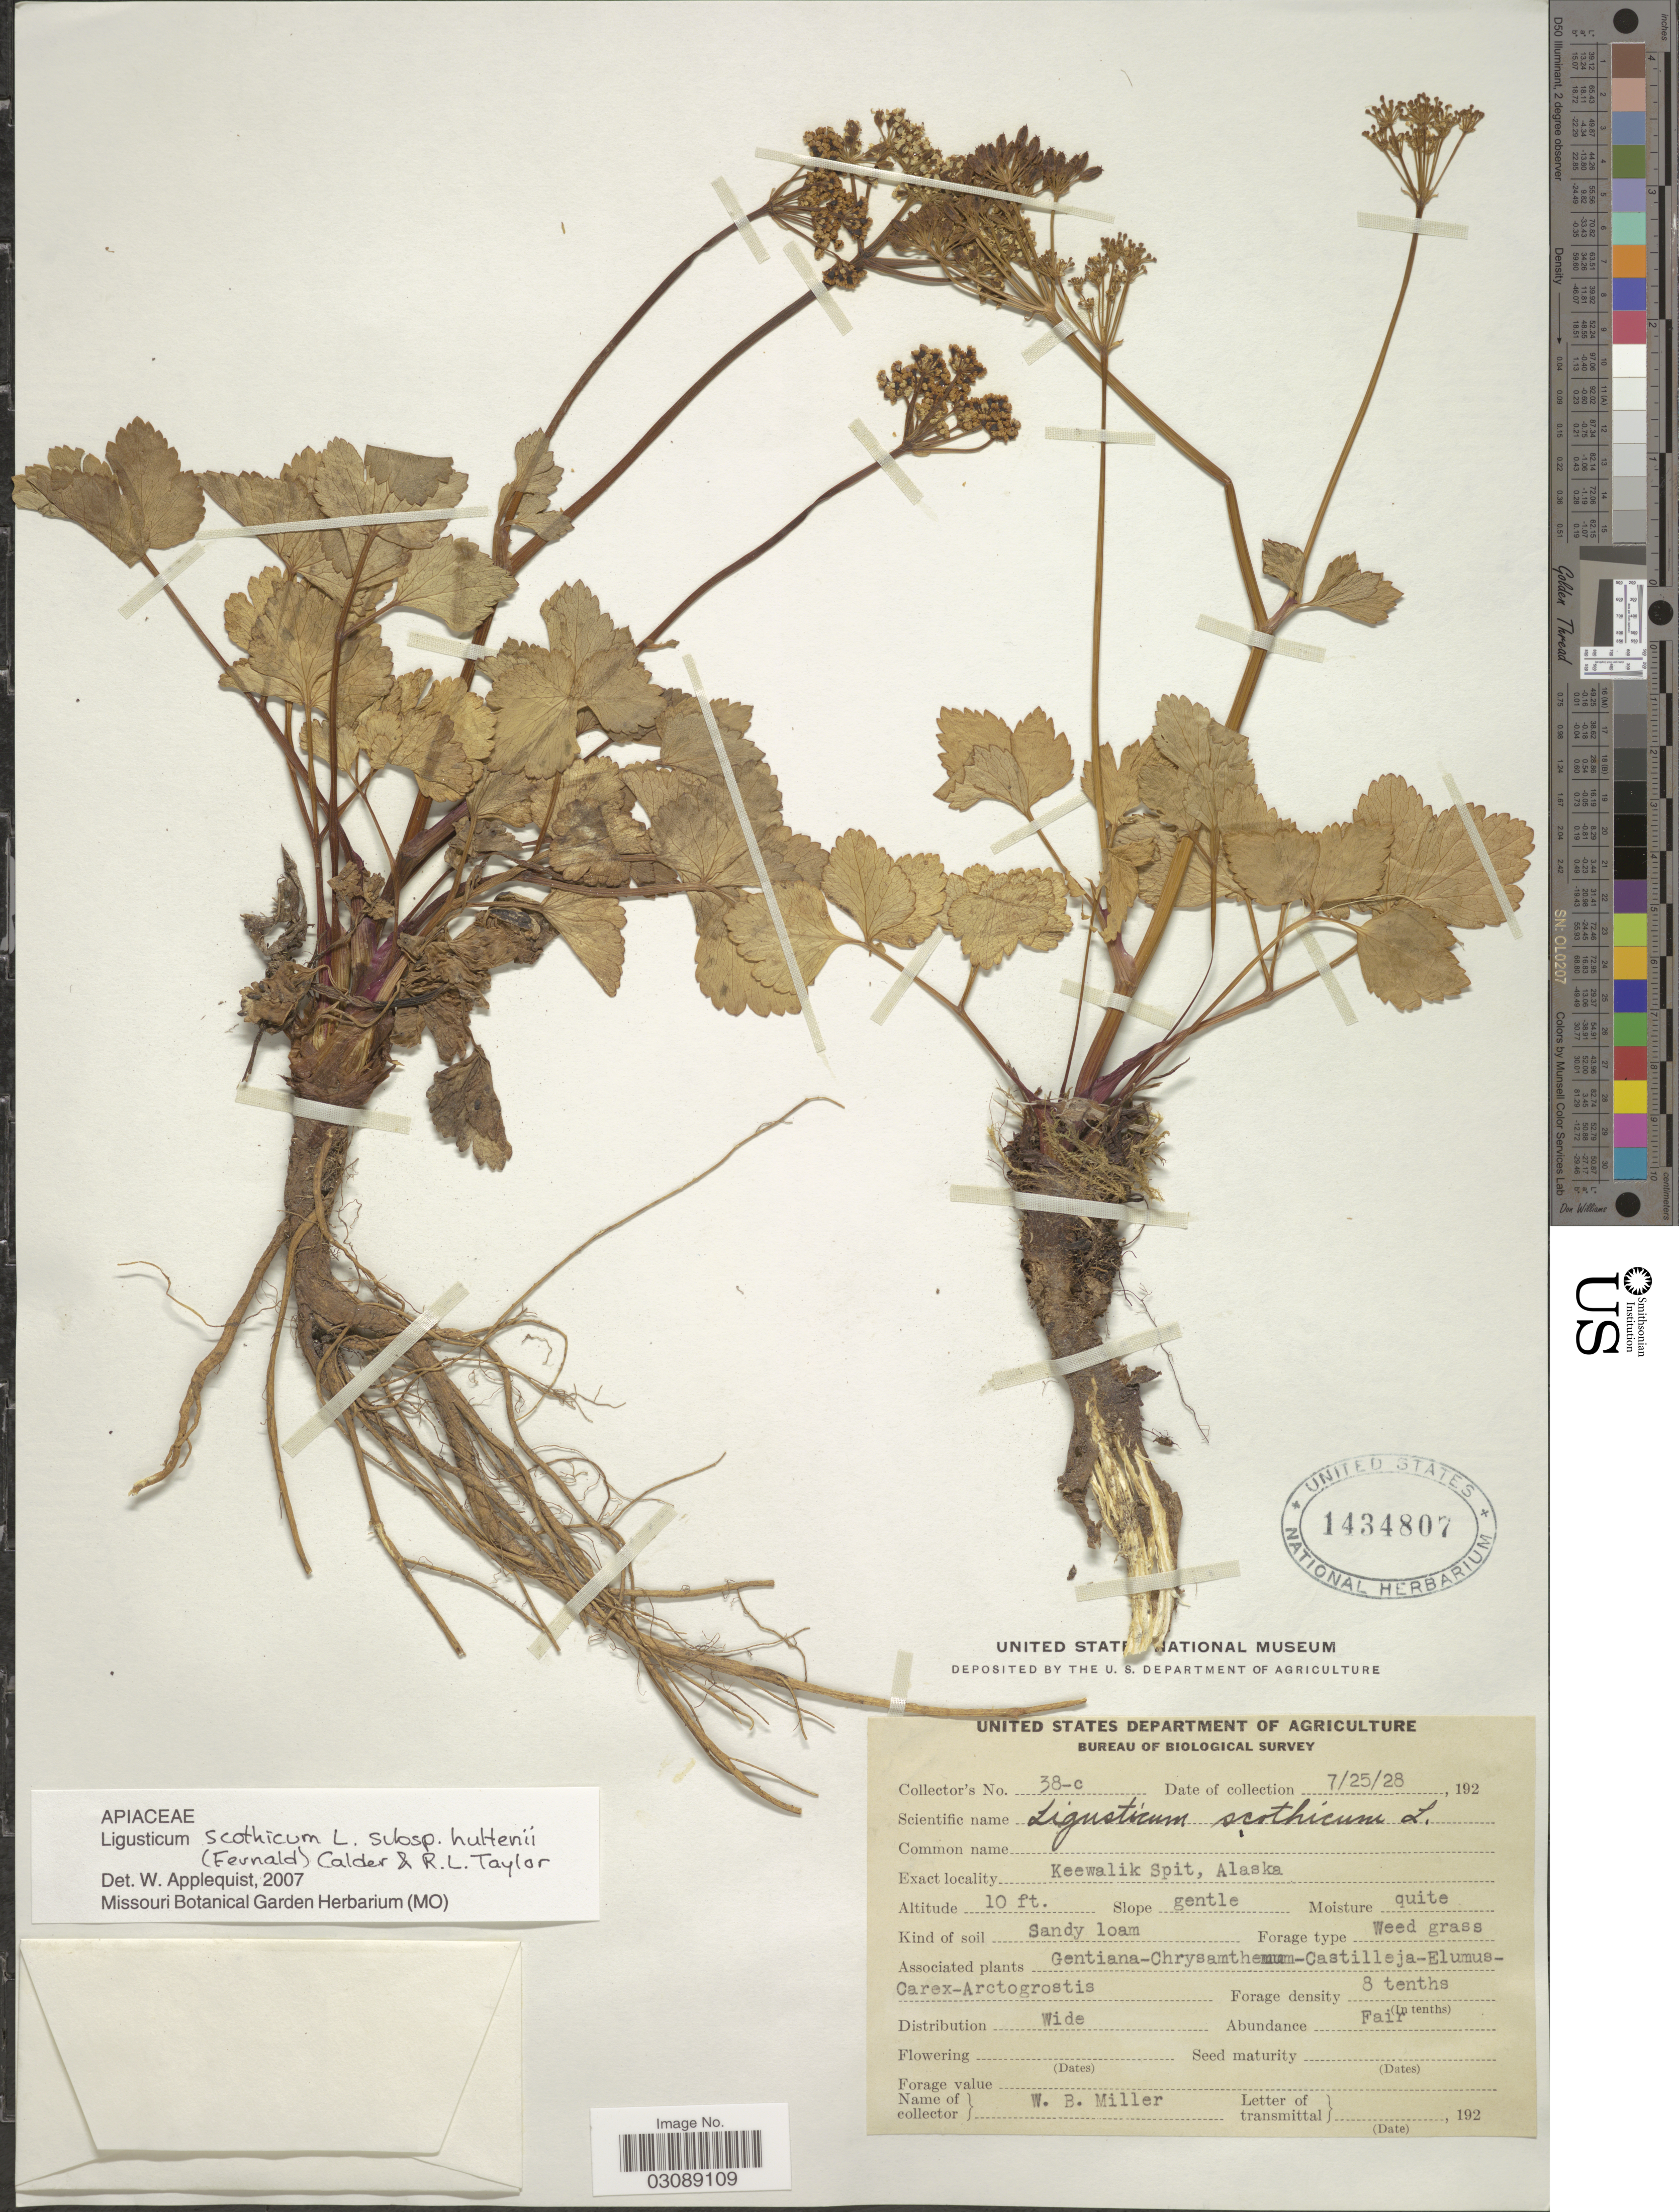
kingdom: Plantae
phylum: Tracheophyta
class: Magnoliopsida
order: Apiales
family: Apiaceae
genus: Ligusticum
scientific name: Ligusticum scoticum subsp. hultenii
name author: (Fernald) Calder & Roy L. Taylor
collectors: W. Miller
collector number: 38-c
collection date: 1928-07-25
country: United States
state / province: Alaska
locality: Keewalik Spit.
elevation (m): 3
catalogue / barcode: US 1434807